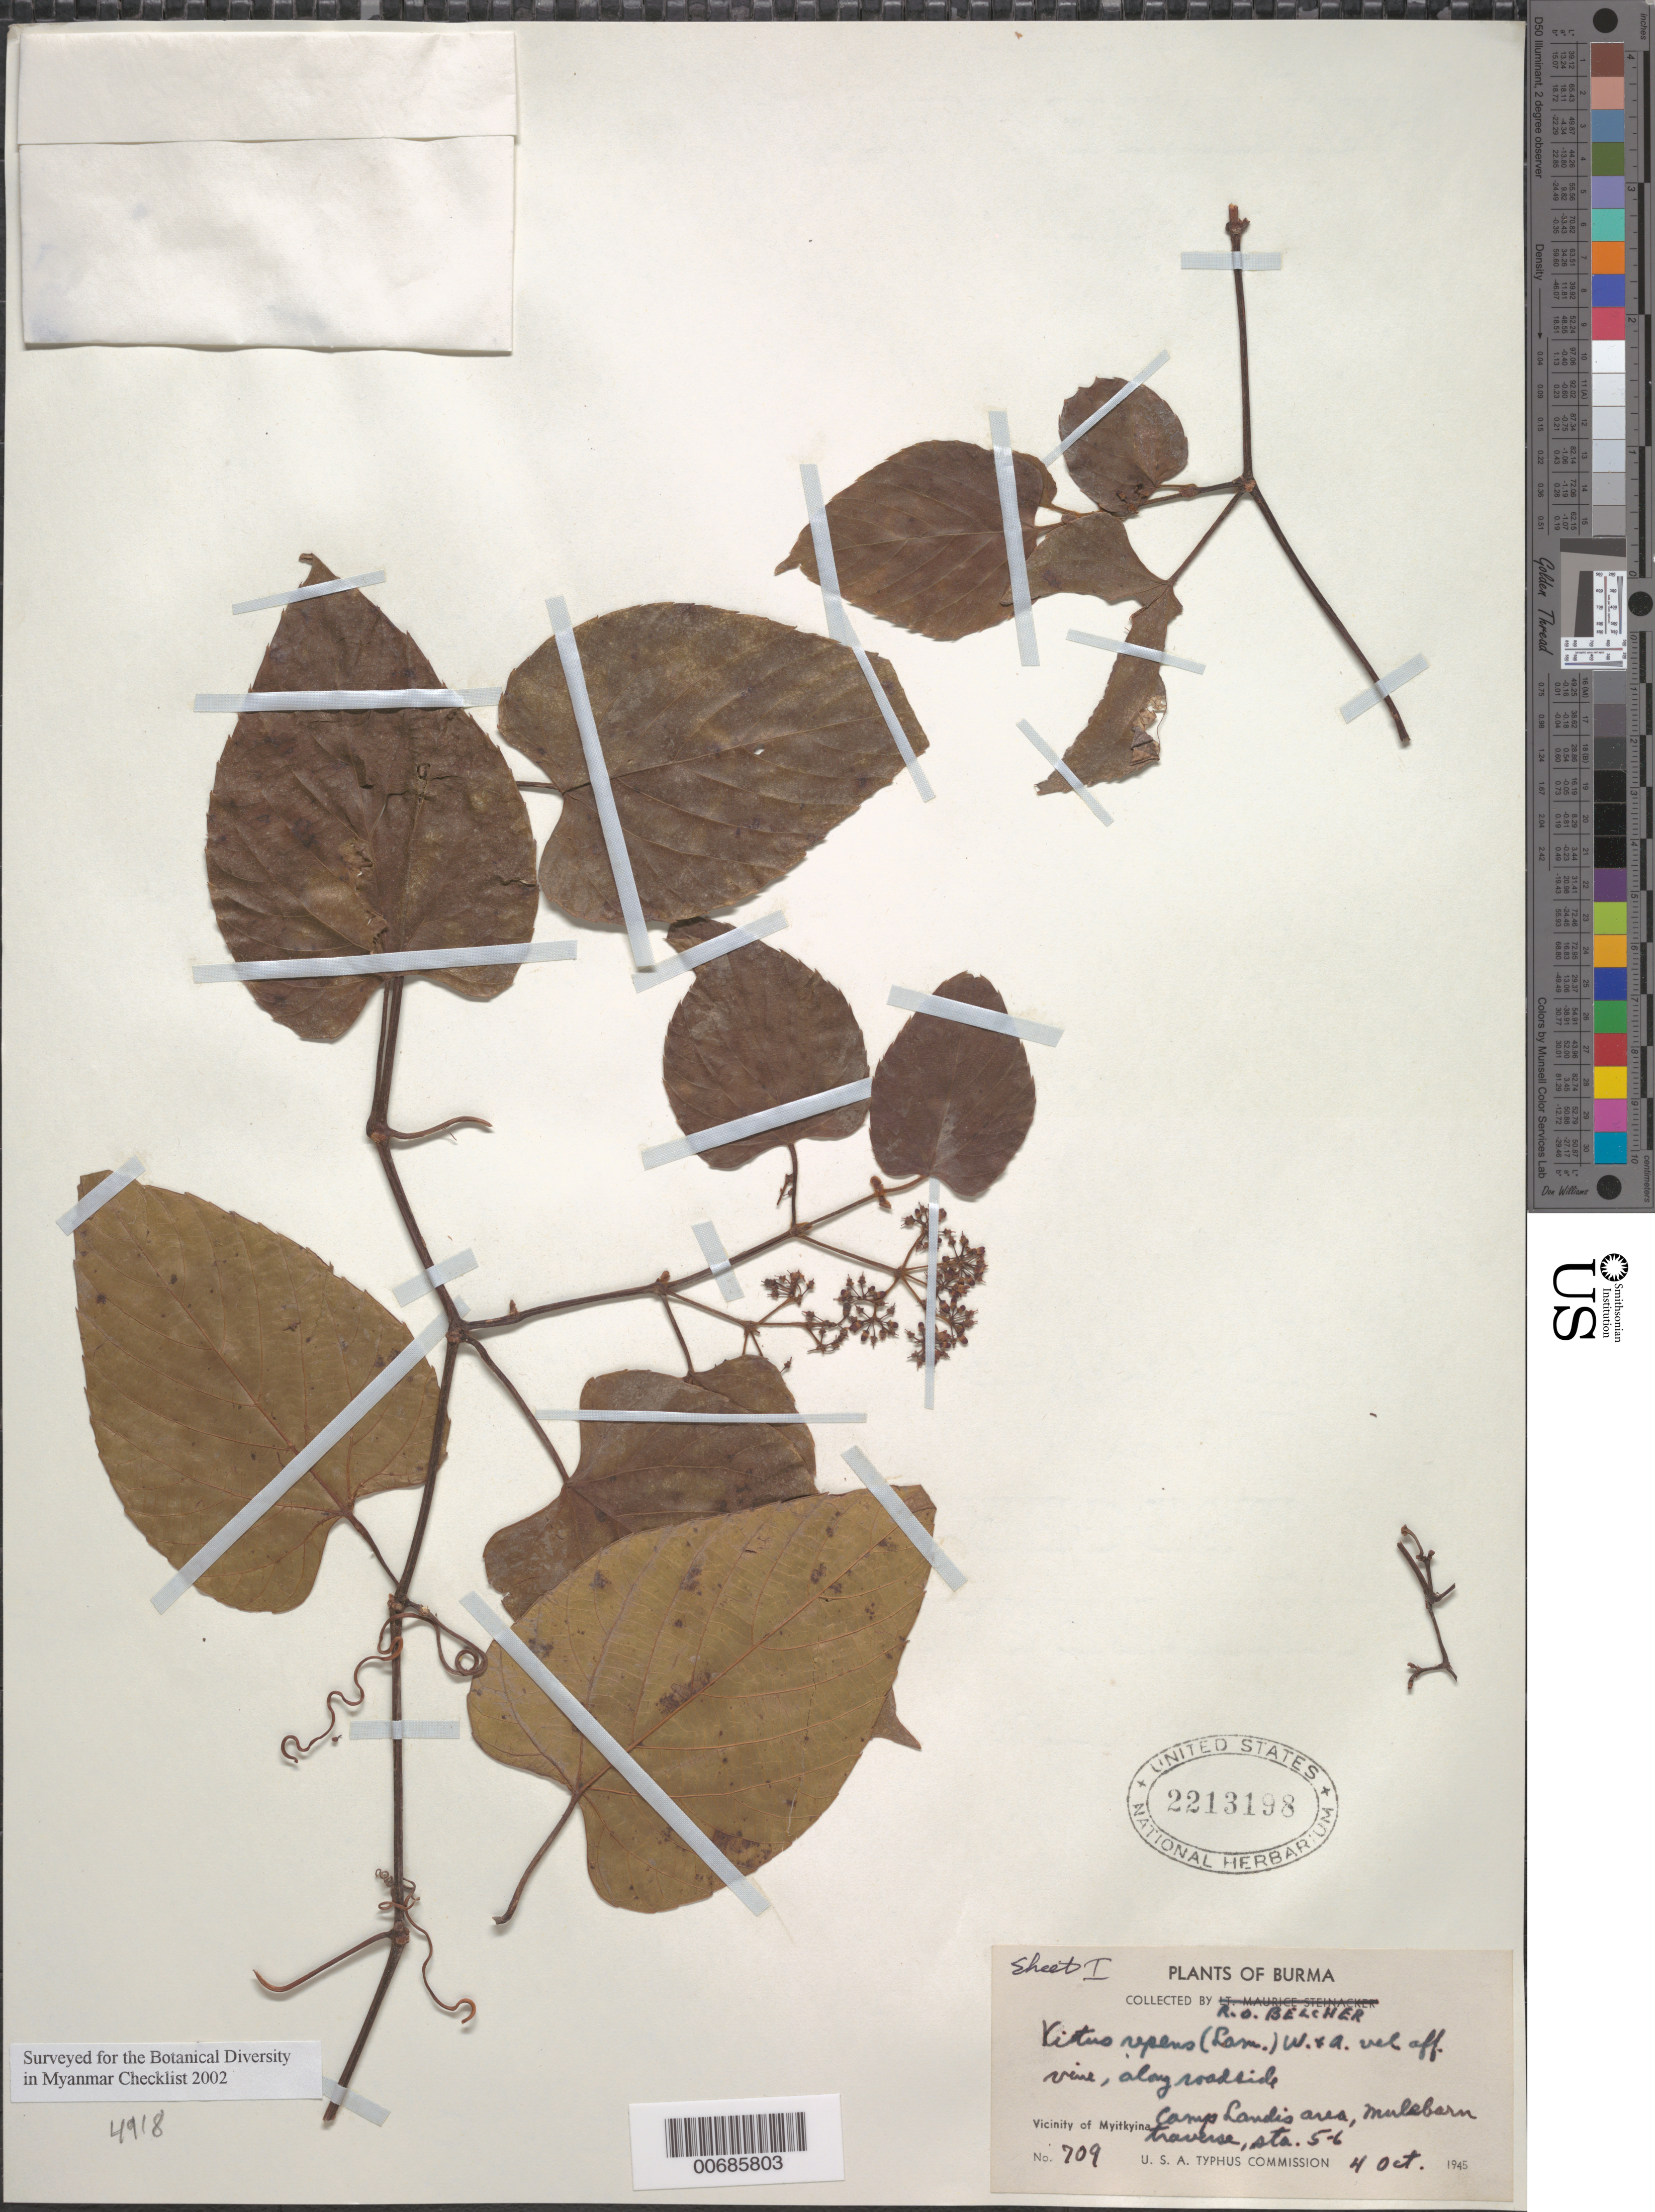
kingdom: Plantae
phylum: Tracheophyta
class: Magnoliopsida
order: Vitales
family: Vitaceae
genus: Vitis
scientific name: Vitis repanda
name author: (Lam.) Wight & Arn.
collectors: R. Belcher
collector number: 709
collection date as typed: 04 Oct 1945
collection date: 1945-10-04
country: Myanmar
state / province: Kachin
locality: Myitkyina, Camp Landis area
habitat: Roadside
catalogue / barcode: US 2213198